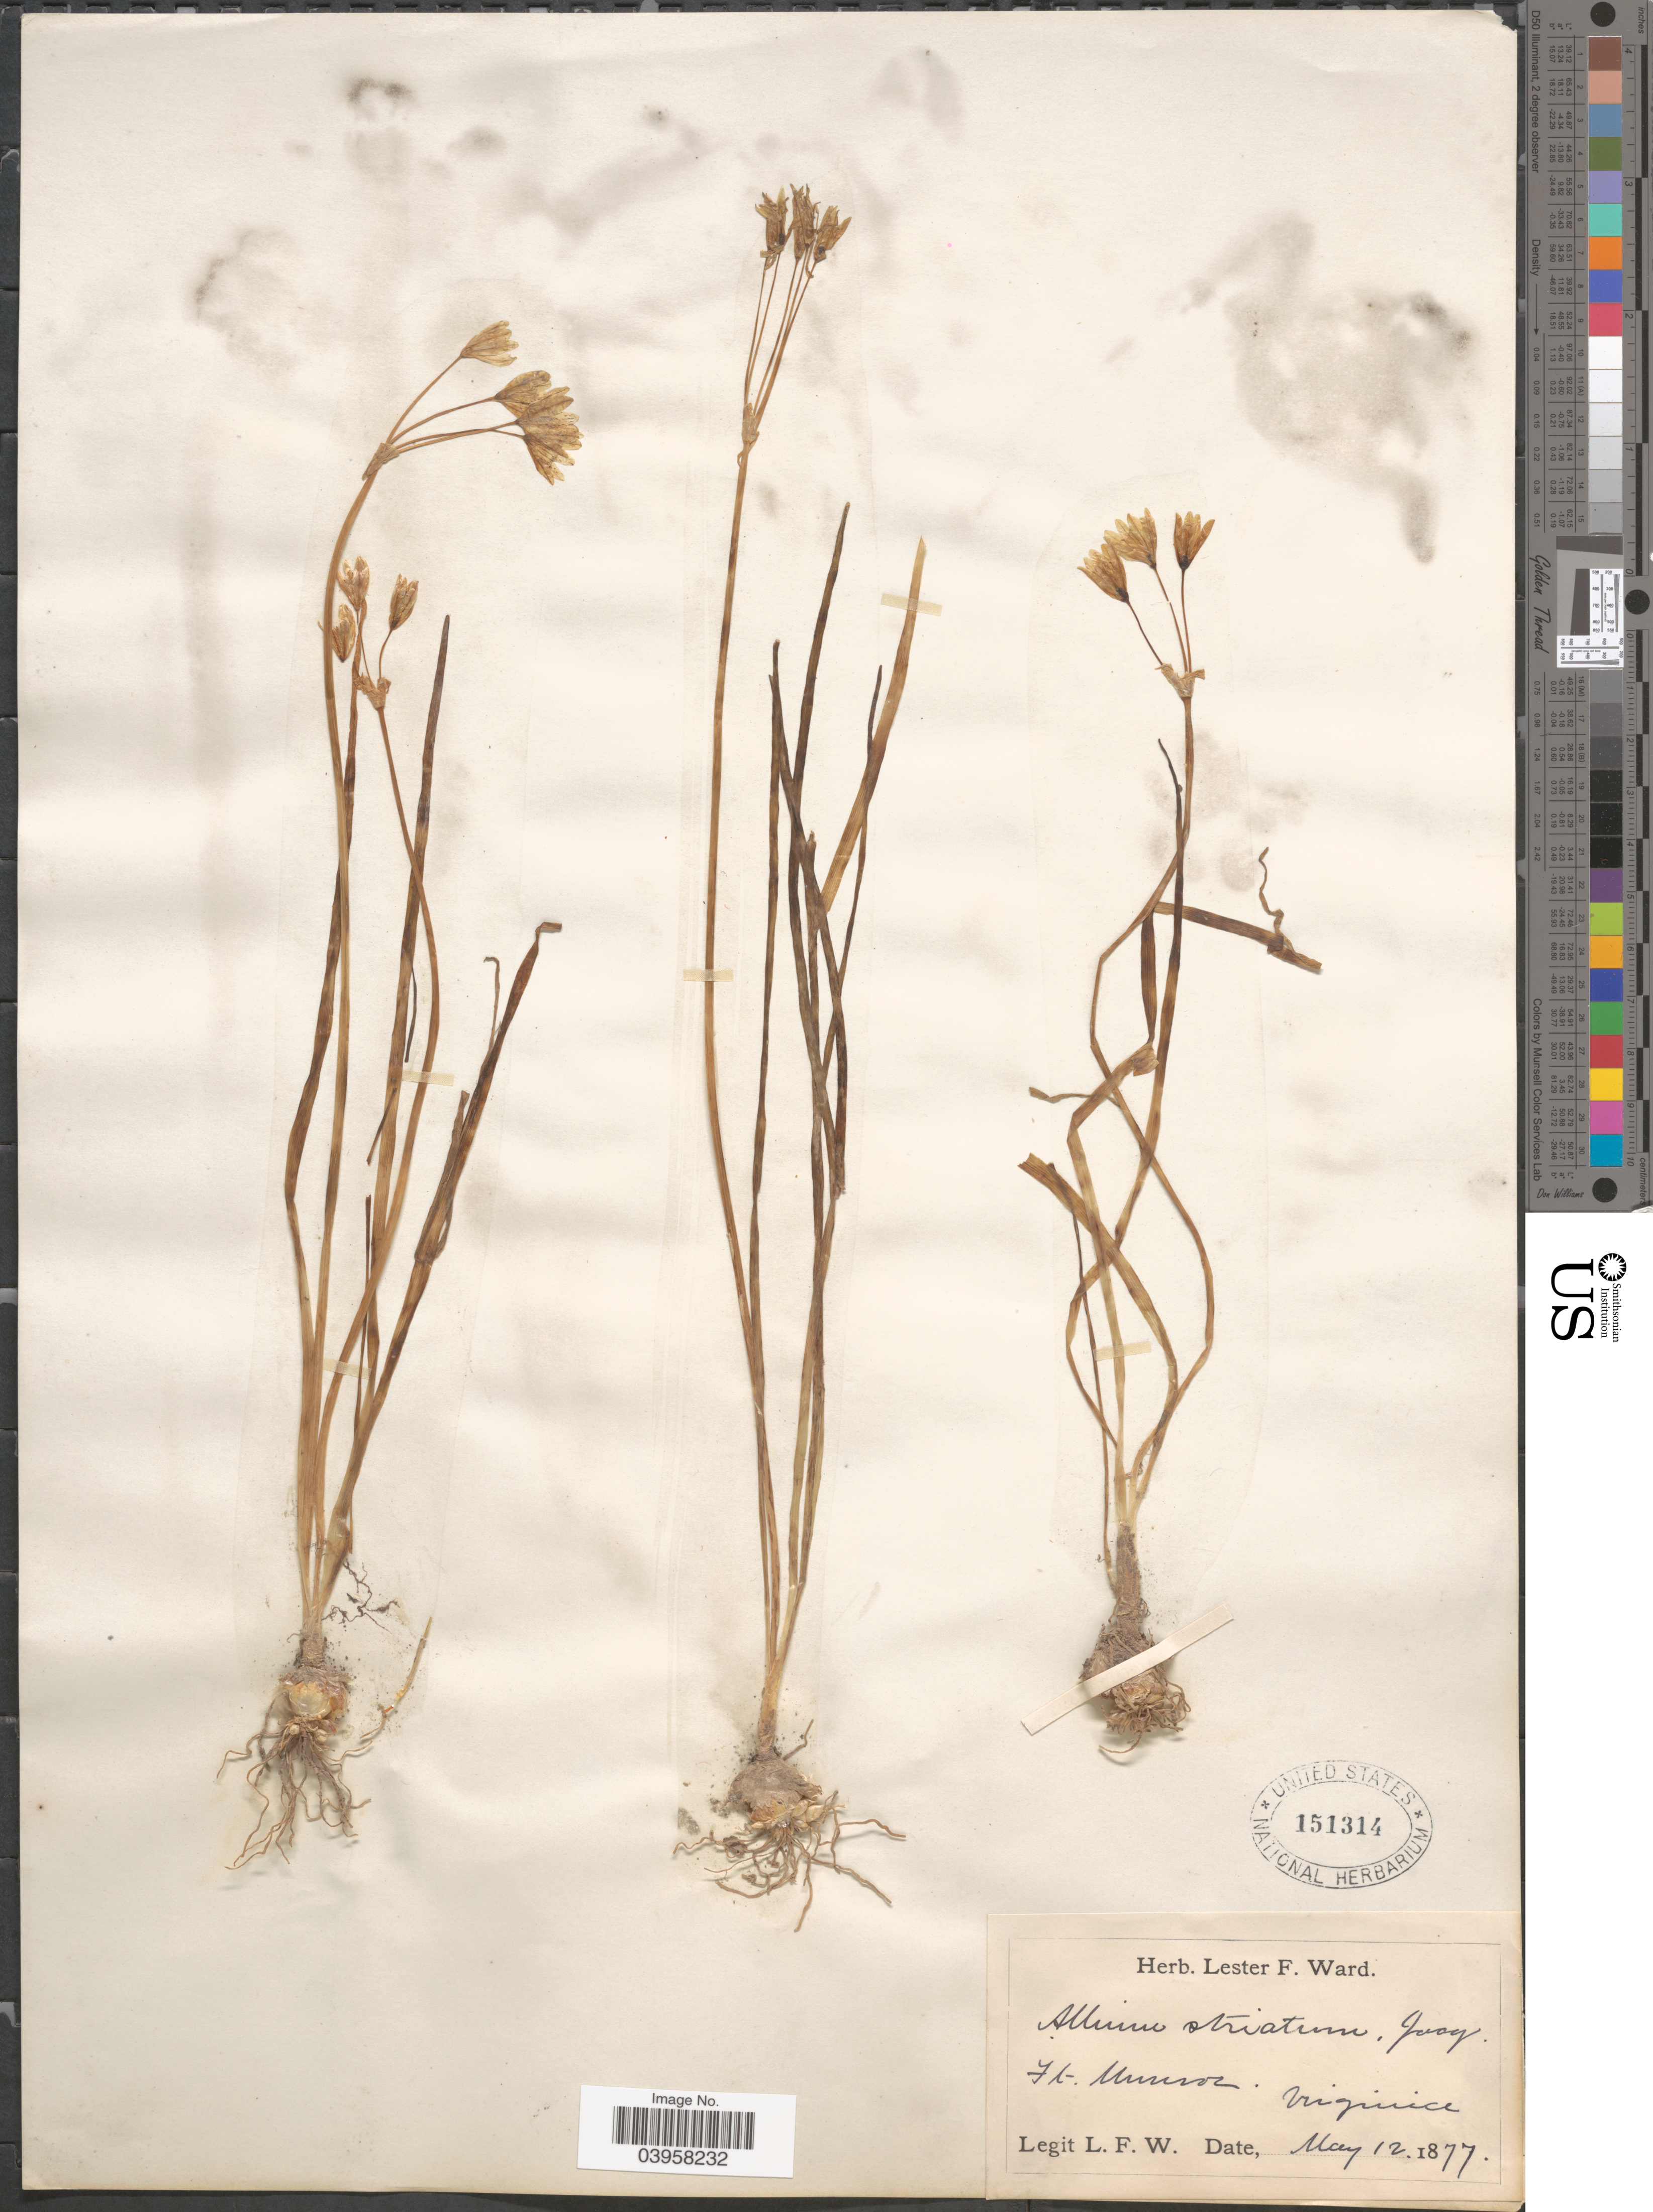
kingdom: Plantae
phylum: Tracheophyta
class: Liliopsida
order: Asparagales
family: Amaryllidaceae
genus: Nothoscordum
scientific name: Nothoscordum bivalve var. bivalve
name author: (L.) Britton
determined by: Strong, Mark T., (BOT), Smithsonian Institution - National Museum of Natural History (UNITED STATES)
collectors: L. F. Ward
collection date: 1877-05-12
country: United States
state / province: Virginia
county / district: City of Hampton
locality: Ft. Munroe.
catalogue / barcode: US 151314